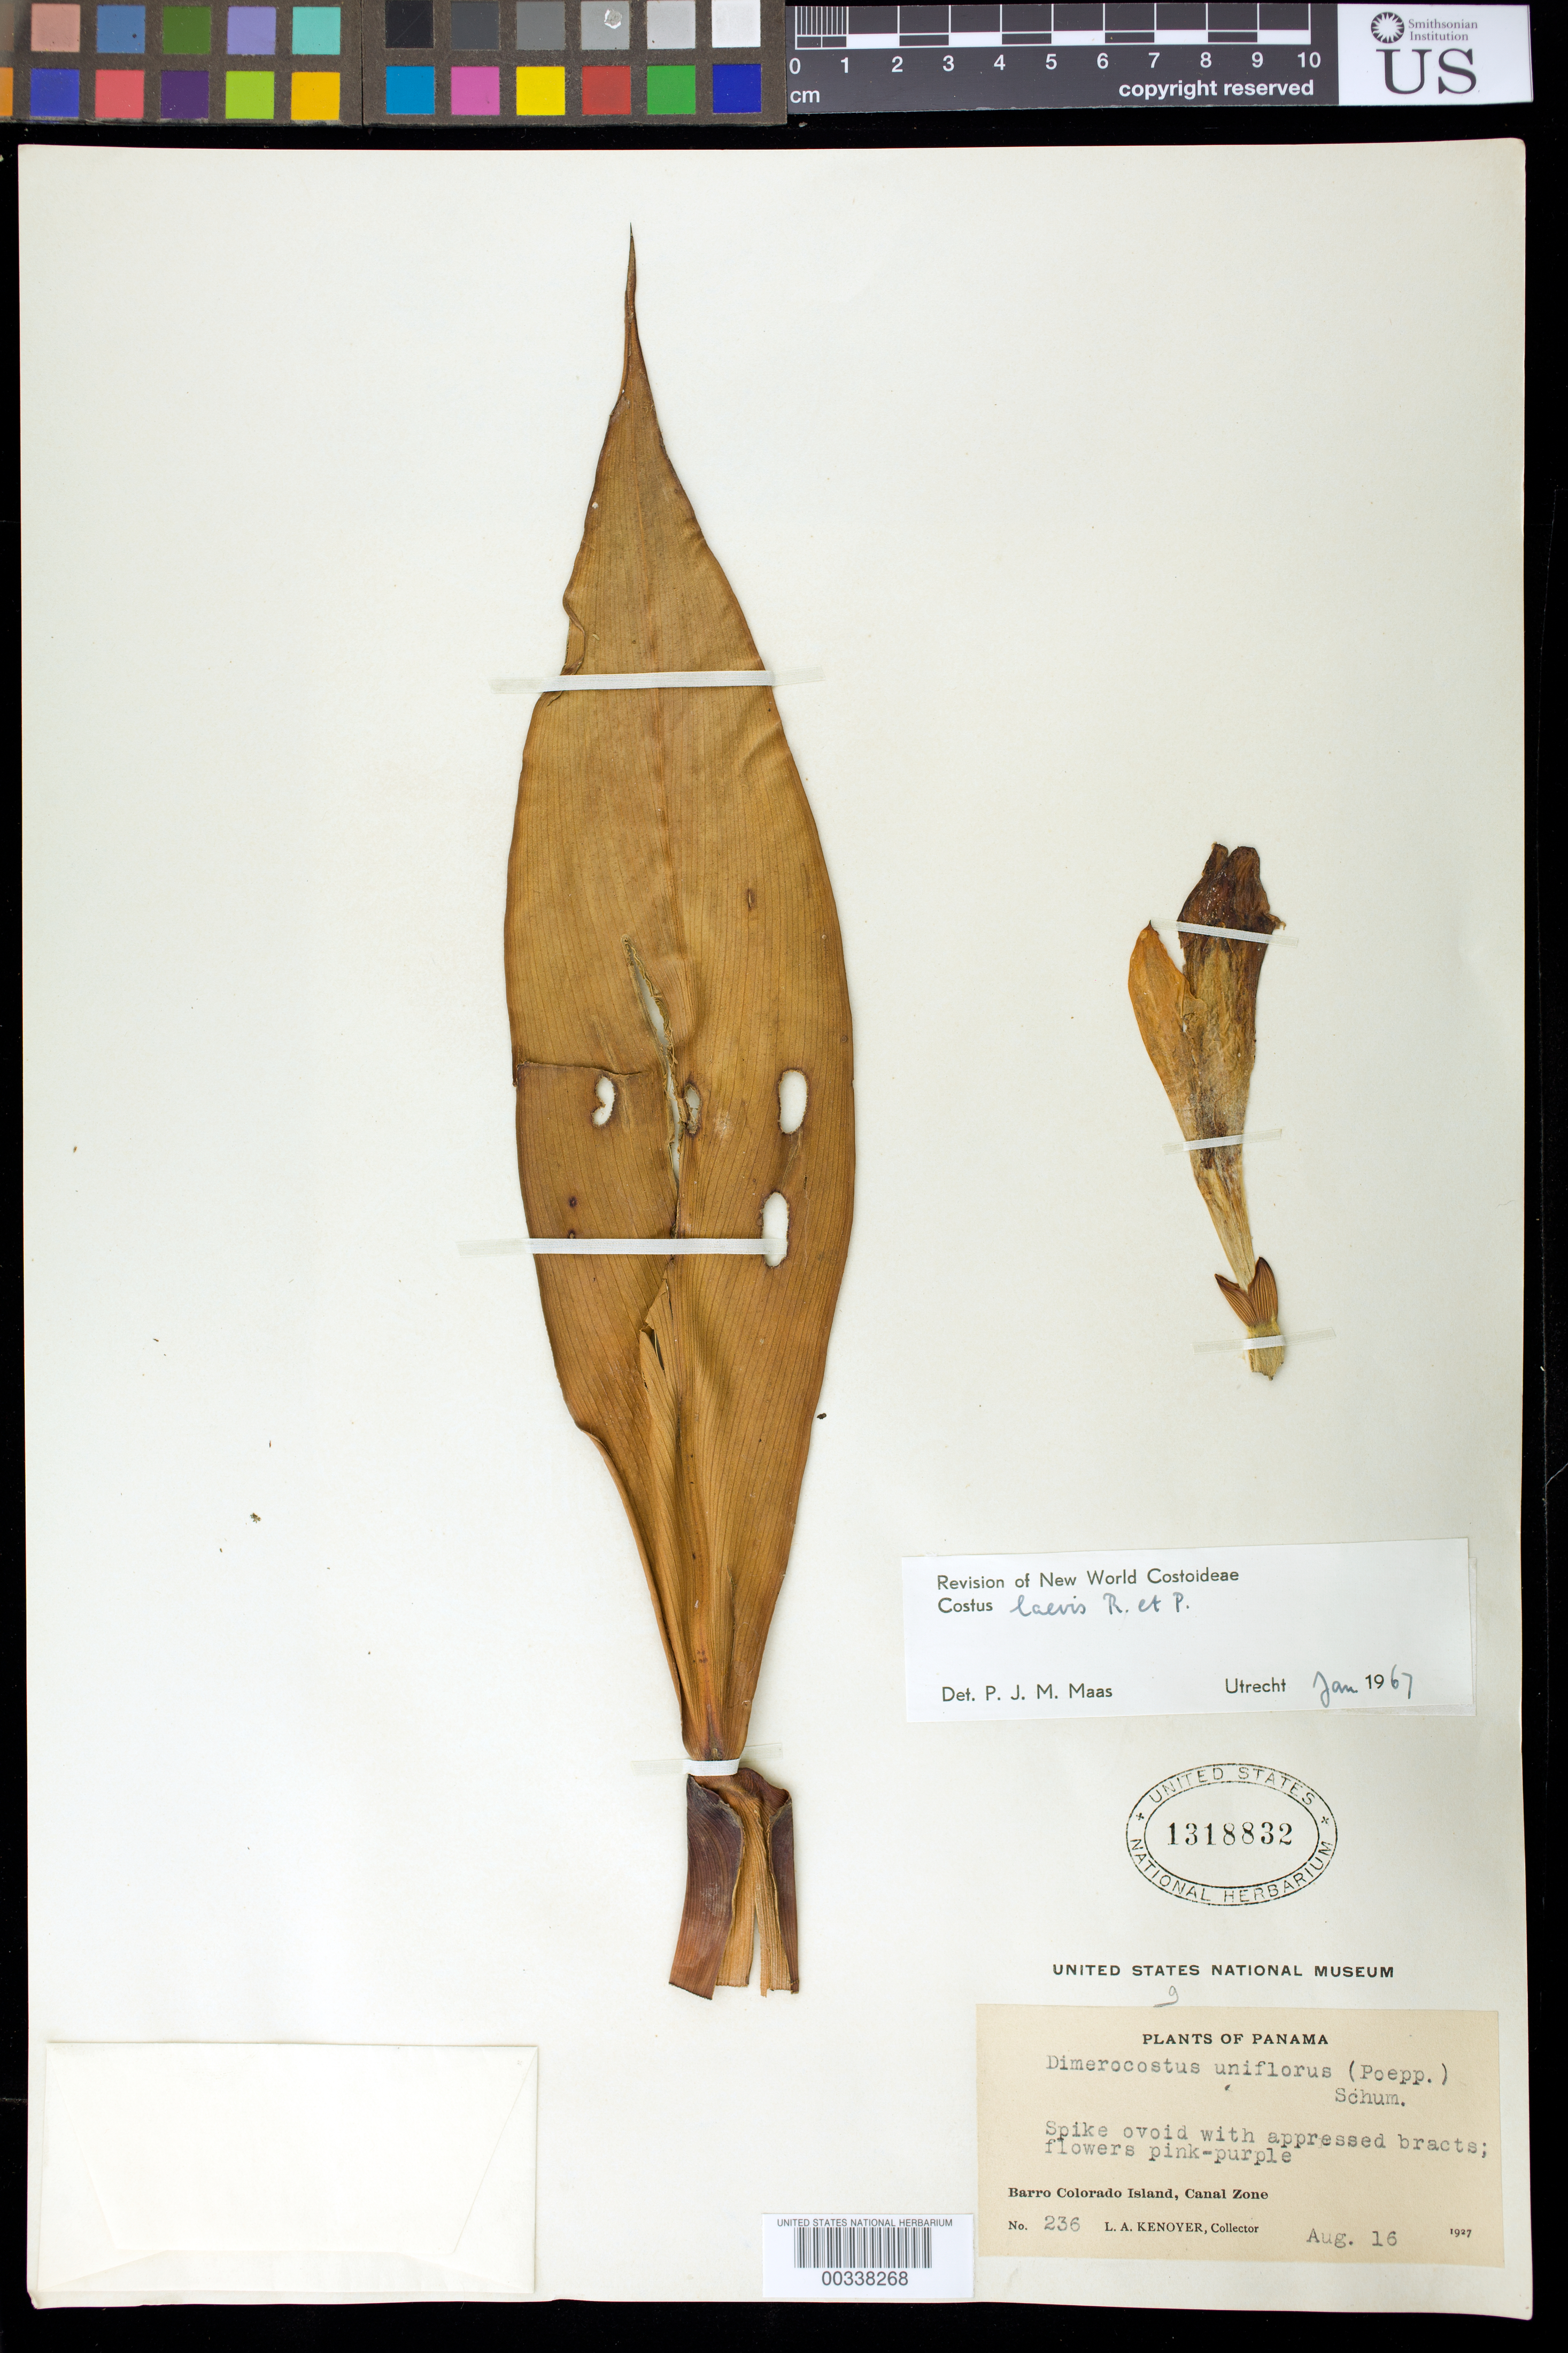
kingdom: Plantae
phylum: Tracheophyta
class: Liliopsida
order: Zingiberales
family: Costaceae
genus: Costus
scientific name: Costus laevis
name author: Ruiz & Pav.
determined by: Maas, Paul J. M.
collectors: L. A. Kenoyer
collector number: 236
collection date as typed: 16 Aug 1927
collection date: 1927-08-16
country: Panama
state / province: Panamá Oeste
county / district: Canal Zone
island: Barro Colorado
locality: Barro Colorado I.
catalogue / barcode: US 1318832